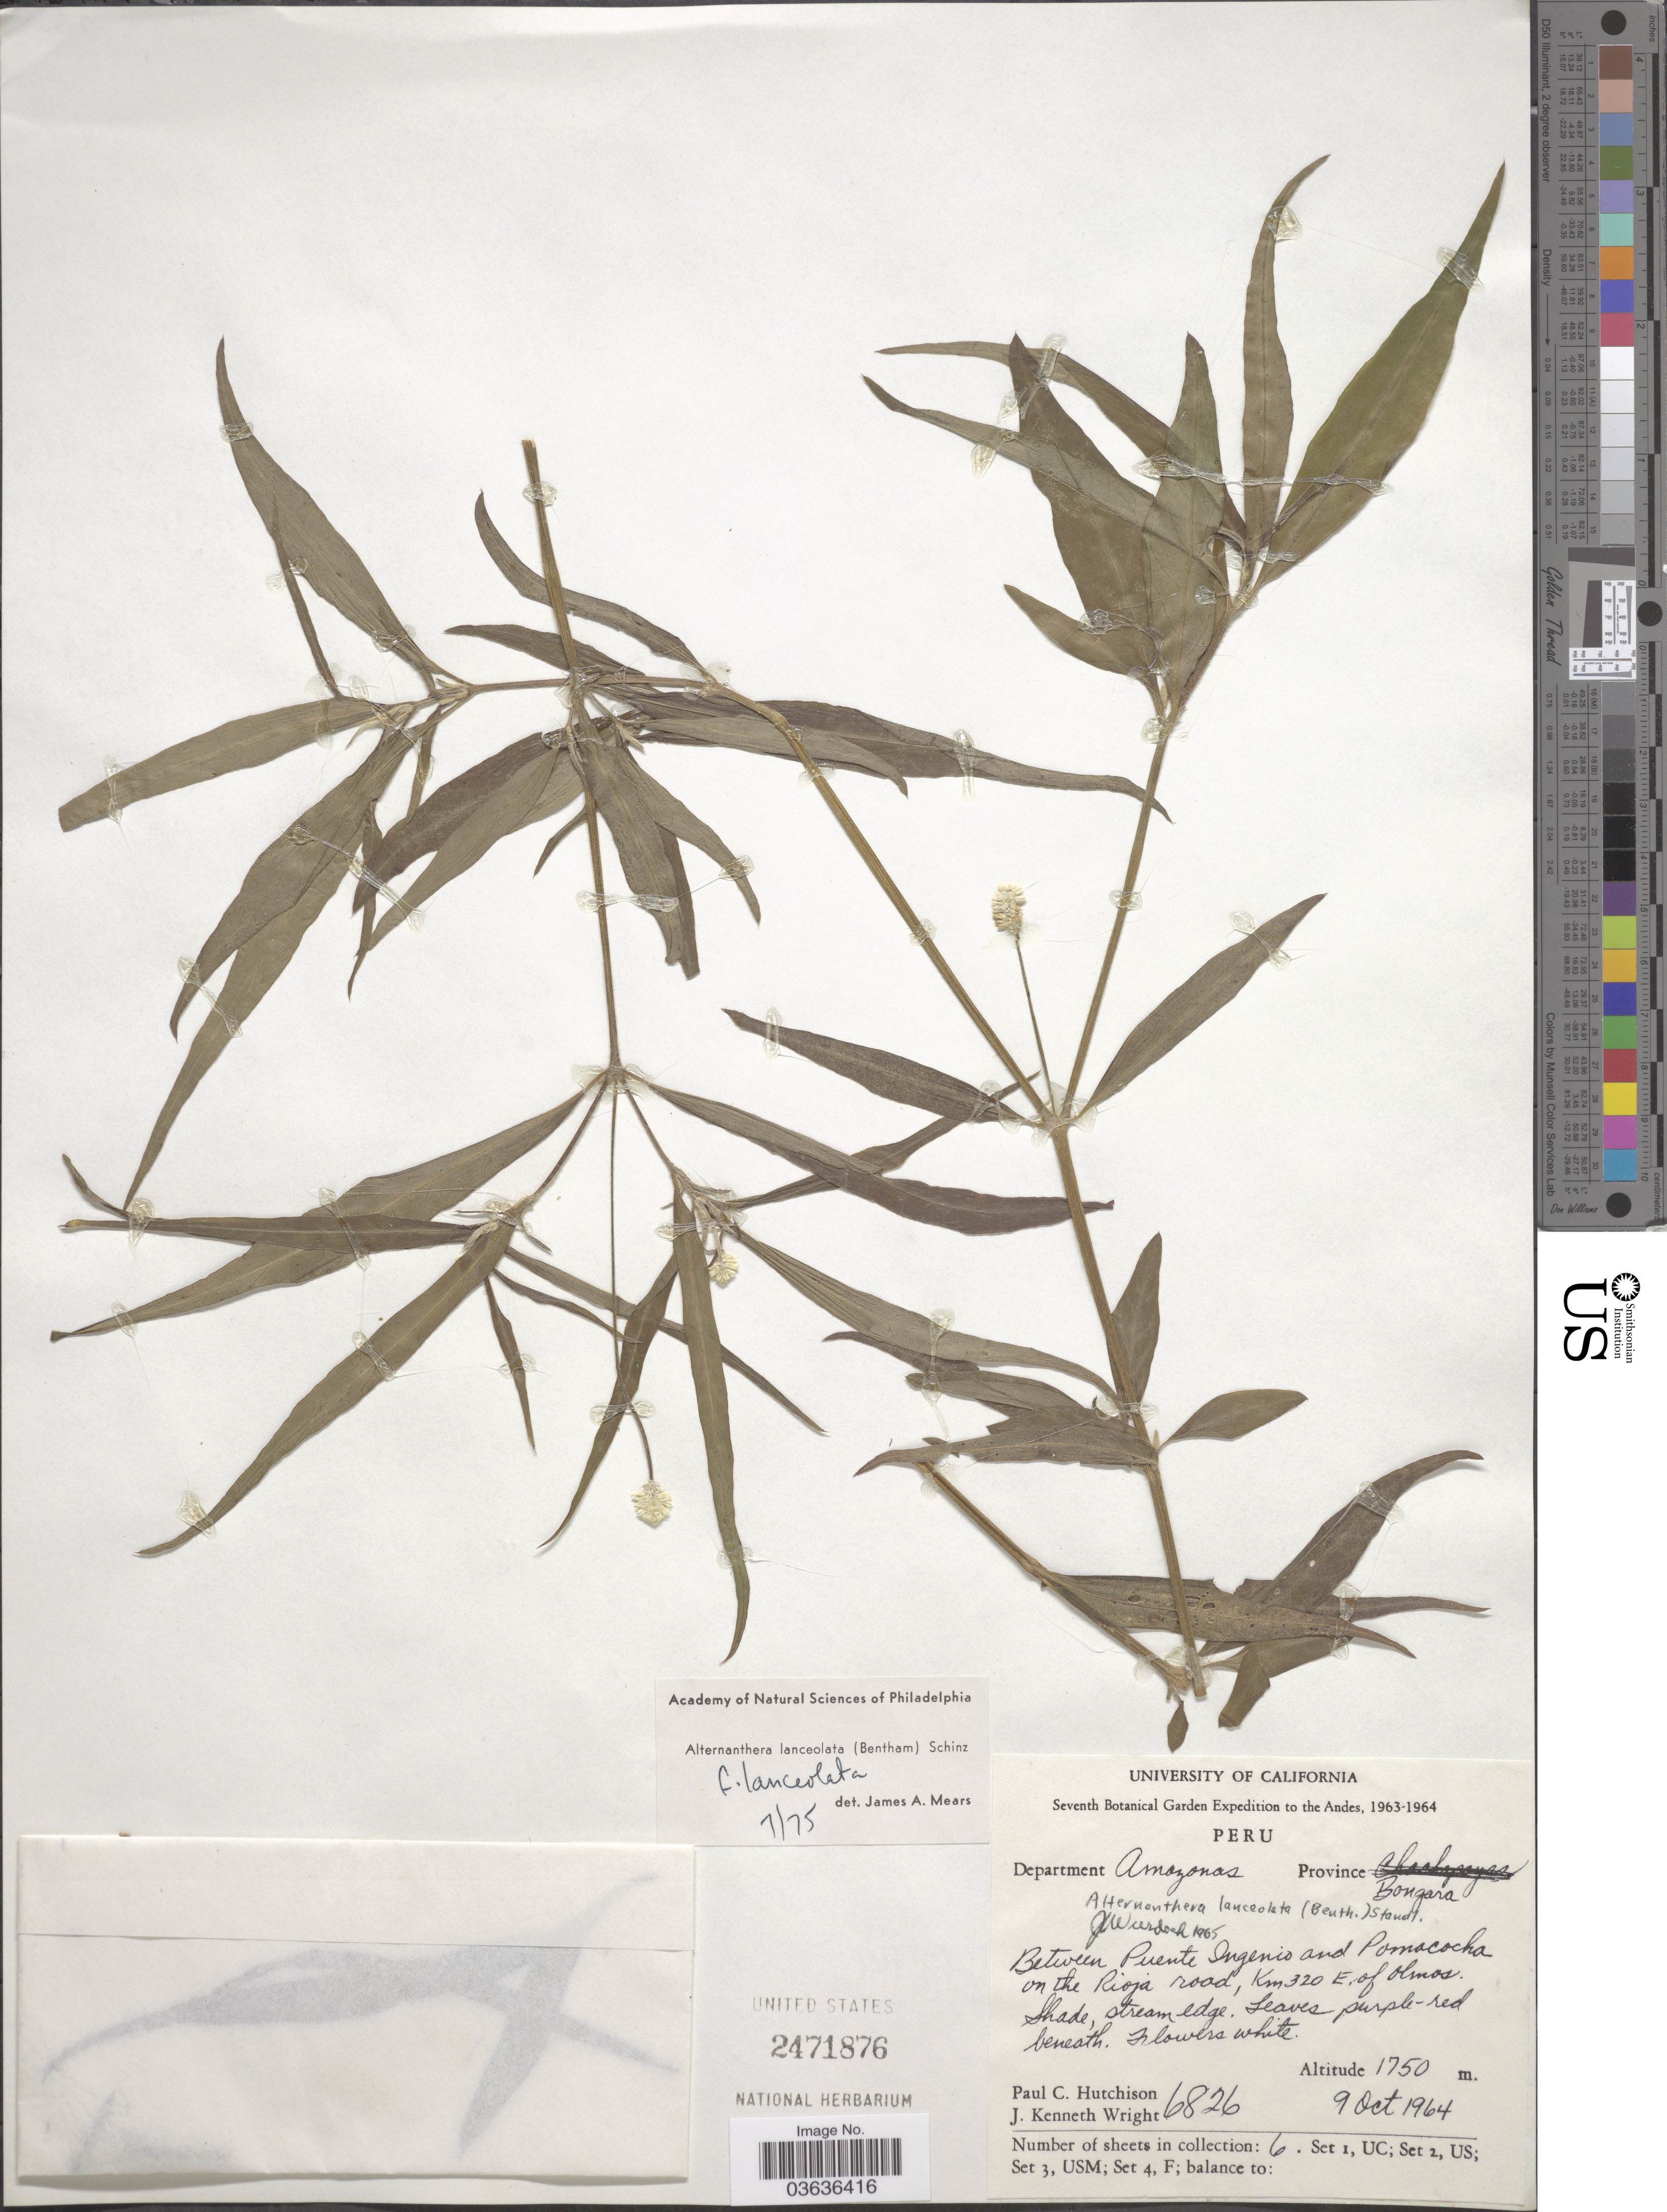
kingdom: Plantae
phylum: Tracheophyta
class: Magnoliopsida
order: Caryophyllales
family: Amaranthaceae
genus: Alternanthera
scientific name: Alternanthera lanceolata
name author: (Benth.) Schinz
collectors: P. C. Hutchison & J. K. Wright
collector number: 6826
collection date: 1964-10-09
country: Peru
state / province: Amazonas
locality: Andes. Department Amazonas. Province Bongara. Between Puente Ingenio and Pomacocha on the Rioja road, Km 320 E. of Olmos.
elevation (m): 1750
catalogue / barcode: US 2471876